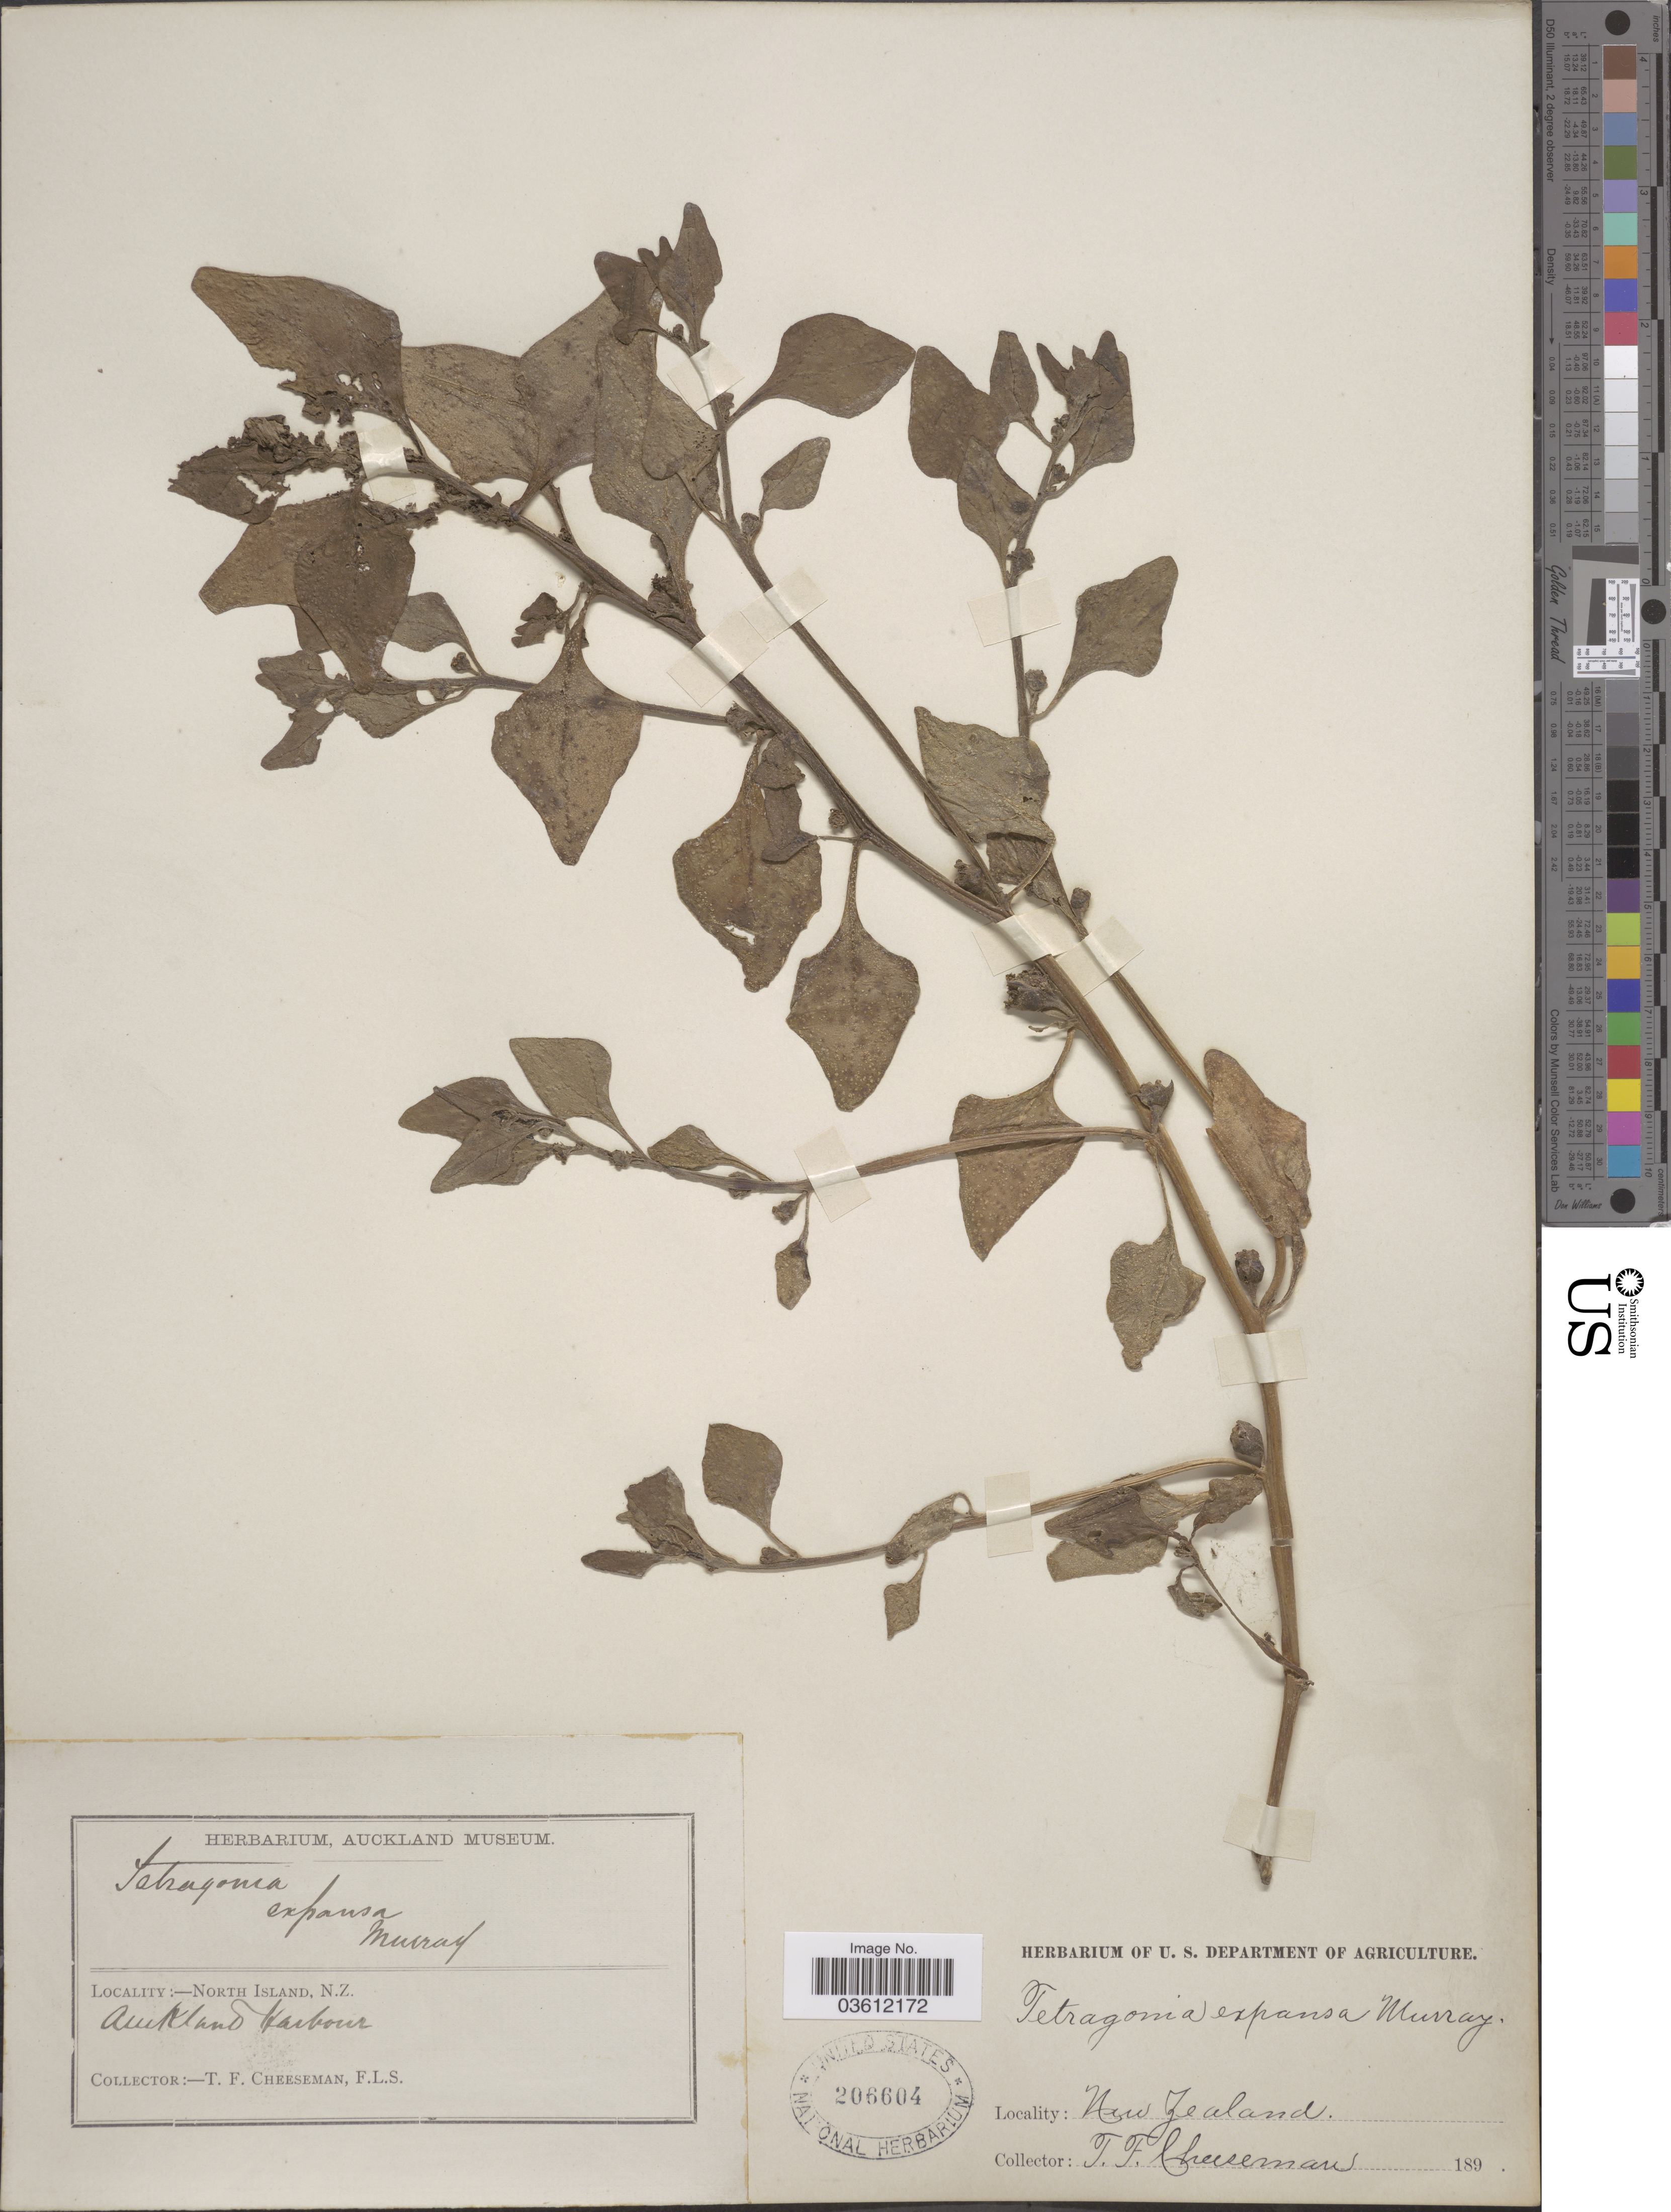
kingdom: Plantae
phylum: Tracheophyta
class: Magnoliopsida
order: Caryophyllales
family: Aizoaceae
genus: Tetragonia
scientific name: Tetragonia expansa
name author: Murr.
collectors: T. F. Cheeseman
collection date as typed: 189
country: New Zealand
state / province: Auckland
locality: North Island. Auckland Harbour.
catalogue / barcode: US 206604